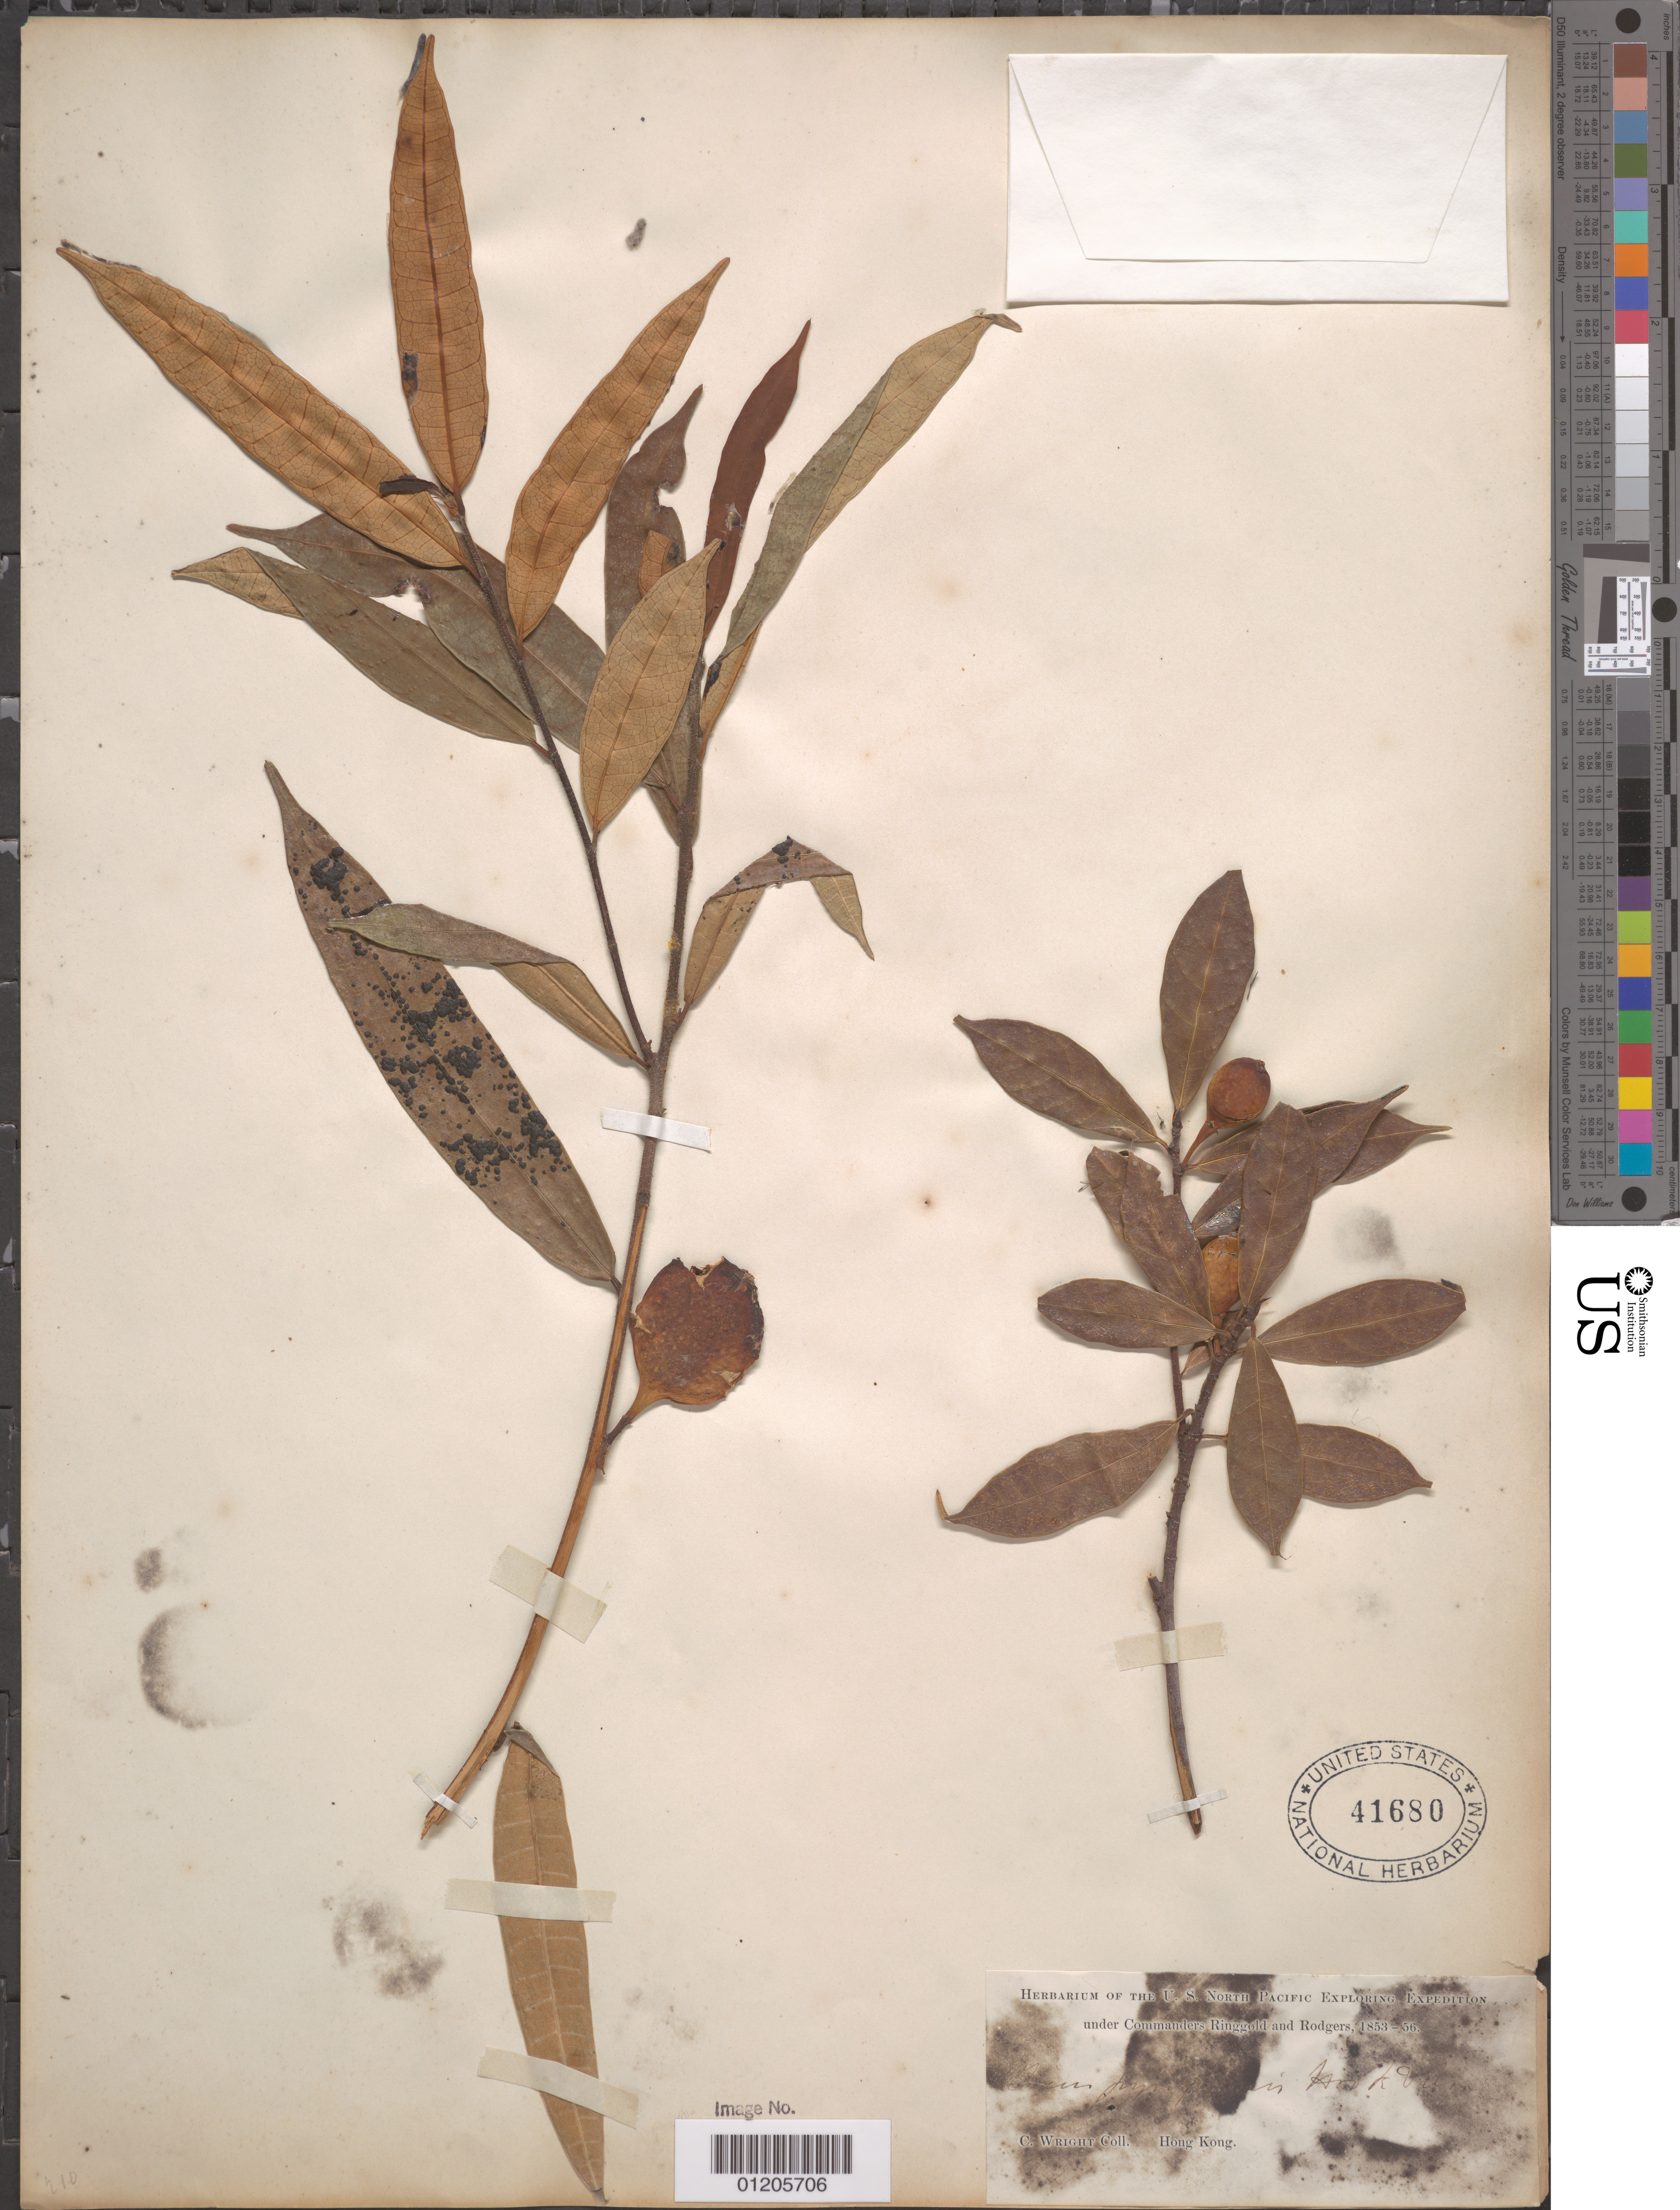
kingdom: Plantae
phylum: Tracheophyta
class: Magnoliopsida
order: Rosales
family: Moraceae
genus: Ficus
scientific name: Ficus pyriformis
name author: Hook. & Arn.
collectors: C. Wright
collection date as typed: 1853 to -- -- 1856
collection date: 1853/1856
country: China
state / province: Hong Kong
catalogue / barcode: US 41680